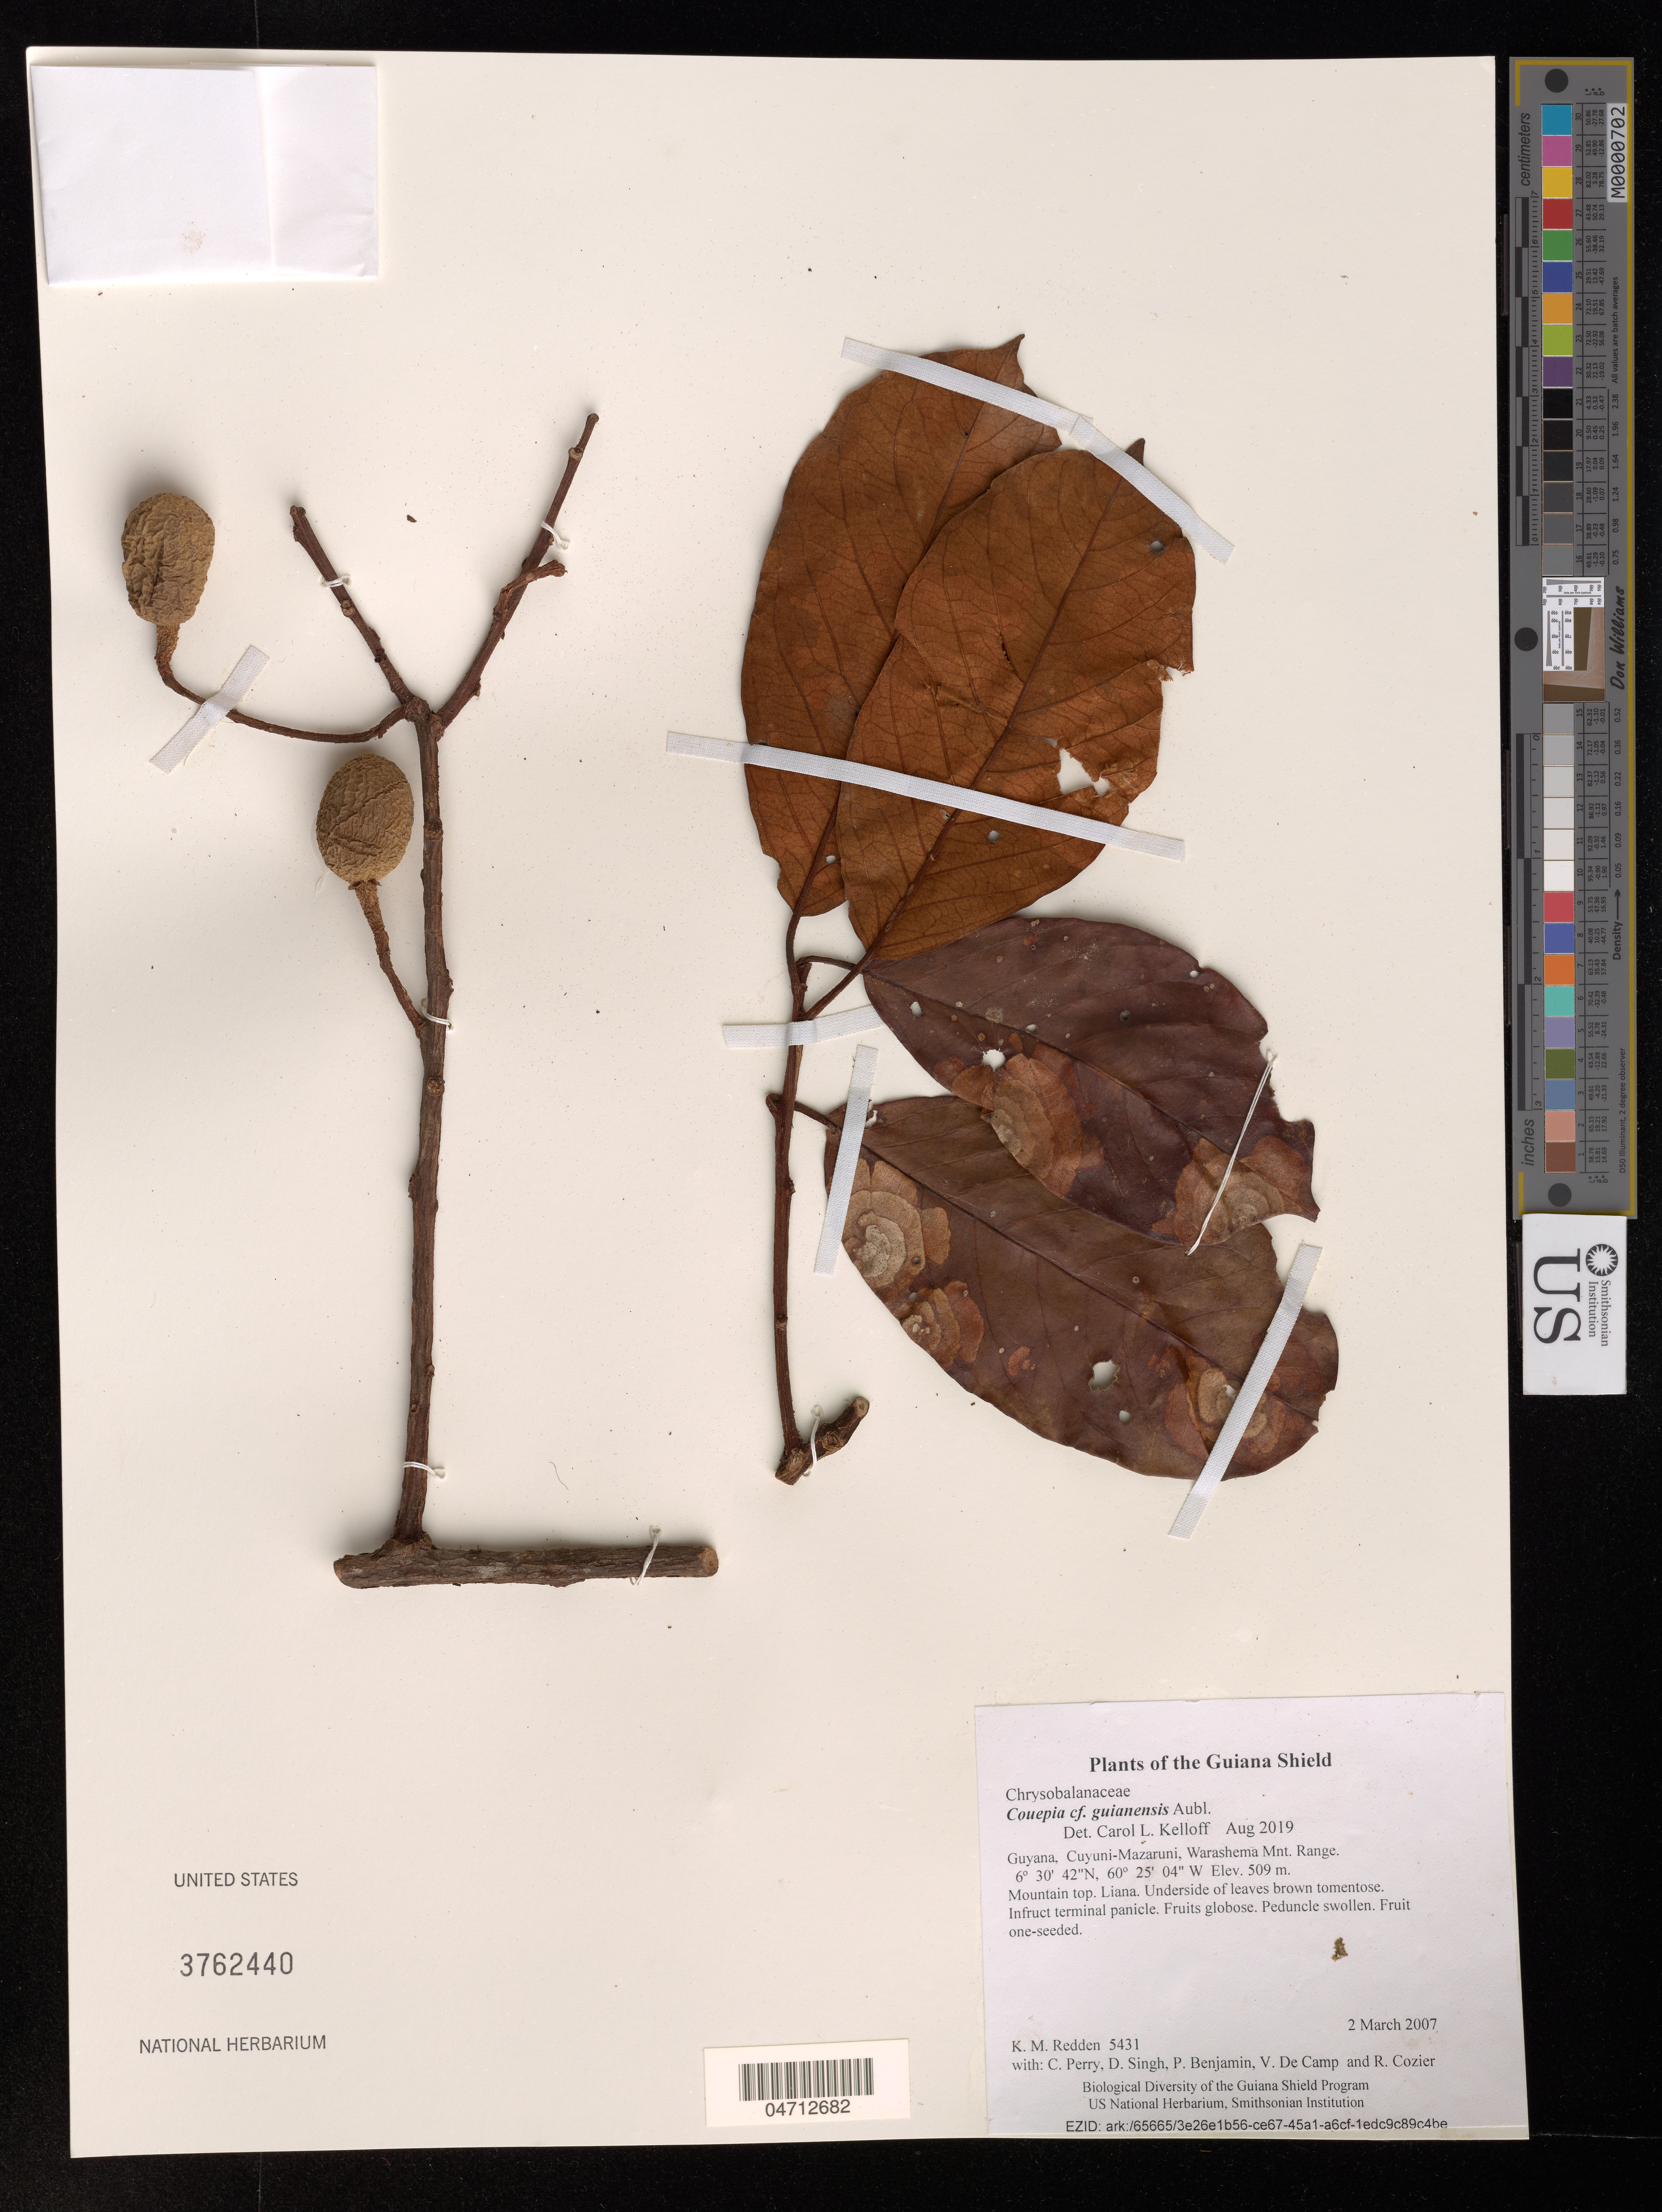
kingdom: Plantae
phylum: Tracheophyta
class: Magnoliopsida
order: Malpighiales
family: Chrysobalanaceae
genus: Acioa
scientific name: Acioa guianensis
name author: Aubl.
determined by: (US) Smithsonian Institution - National Museum of Natural History - Department of Botany (UNITED STATES)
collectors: K. M. Redden, C. Perry, D. Singh, P. Benjamin, V. De Camp & R. Cozier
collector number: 5431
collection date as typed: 2 March 2007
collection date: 2007-03-02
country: Guyana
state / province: Cuyuni-Mazaruni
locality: Warashema Mnt. Range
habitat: Mountain top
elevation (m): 509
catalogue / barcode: US 3762440